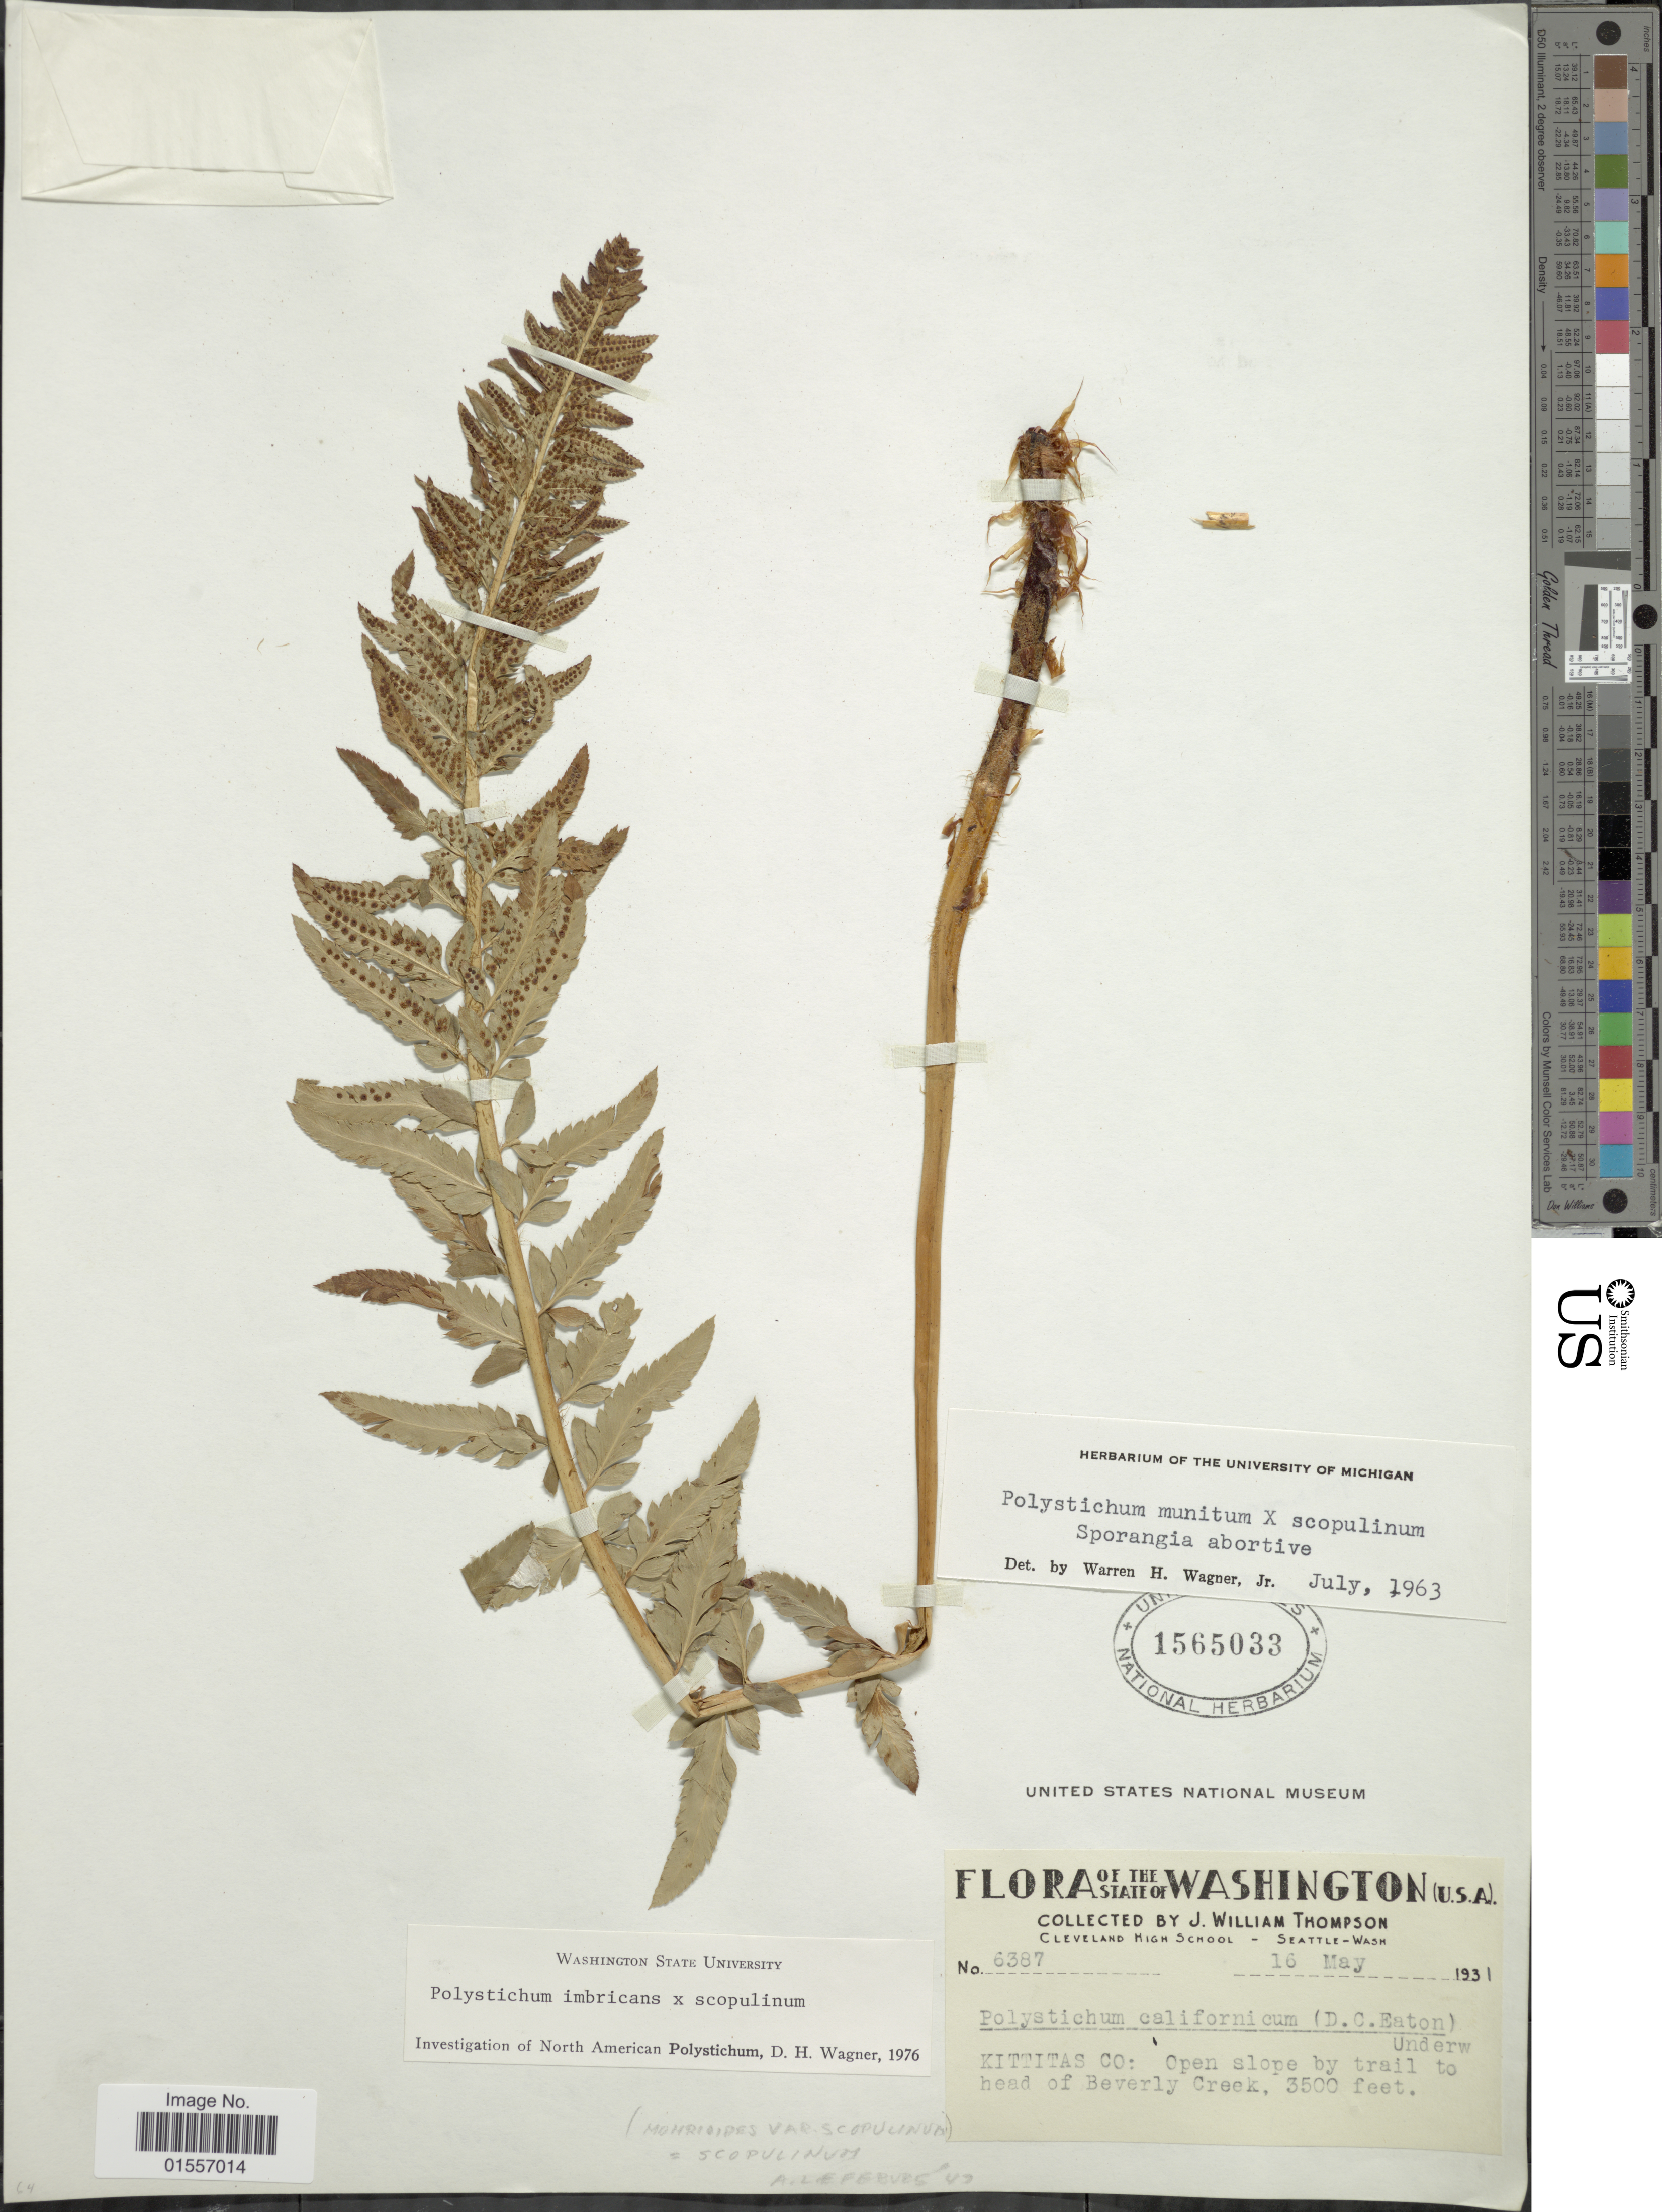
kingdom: Plantae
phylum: Tracheophyta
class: Polypodiopsida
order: Polypodiales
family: Dryopteridaceae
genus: Polystichum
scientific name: Polystichum imbricans var. imbricans x P. scopulinum (D.C. Eaton) Maxon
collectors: J. W. Thompson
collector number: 6387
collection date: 1931-05-16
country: United States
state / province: Washington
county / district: Kittitas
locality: State of Washington (U.S.A.), Kittitas Co: Open slopes by trail to head of Beverly Creek.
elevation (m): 1067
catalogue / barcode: US 1565033